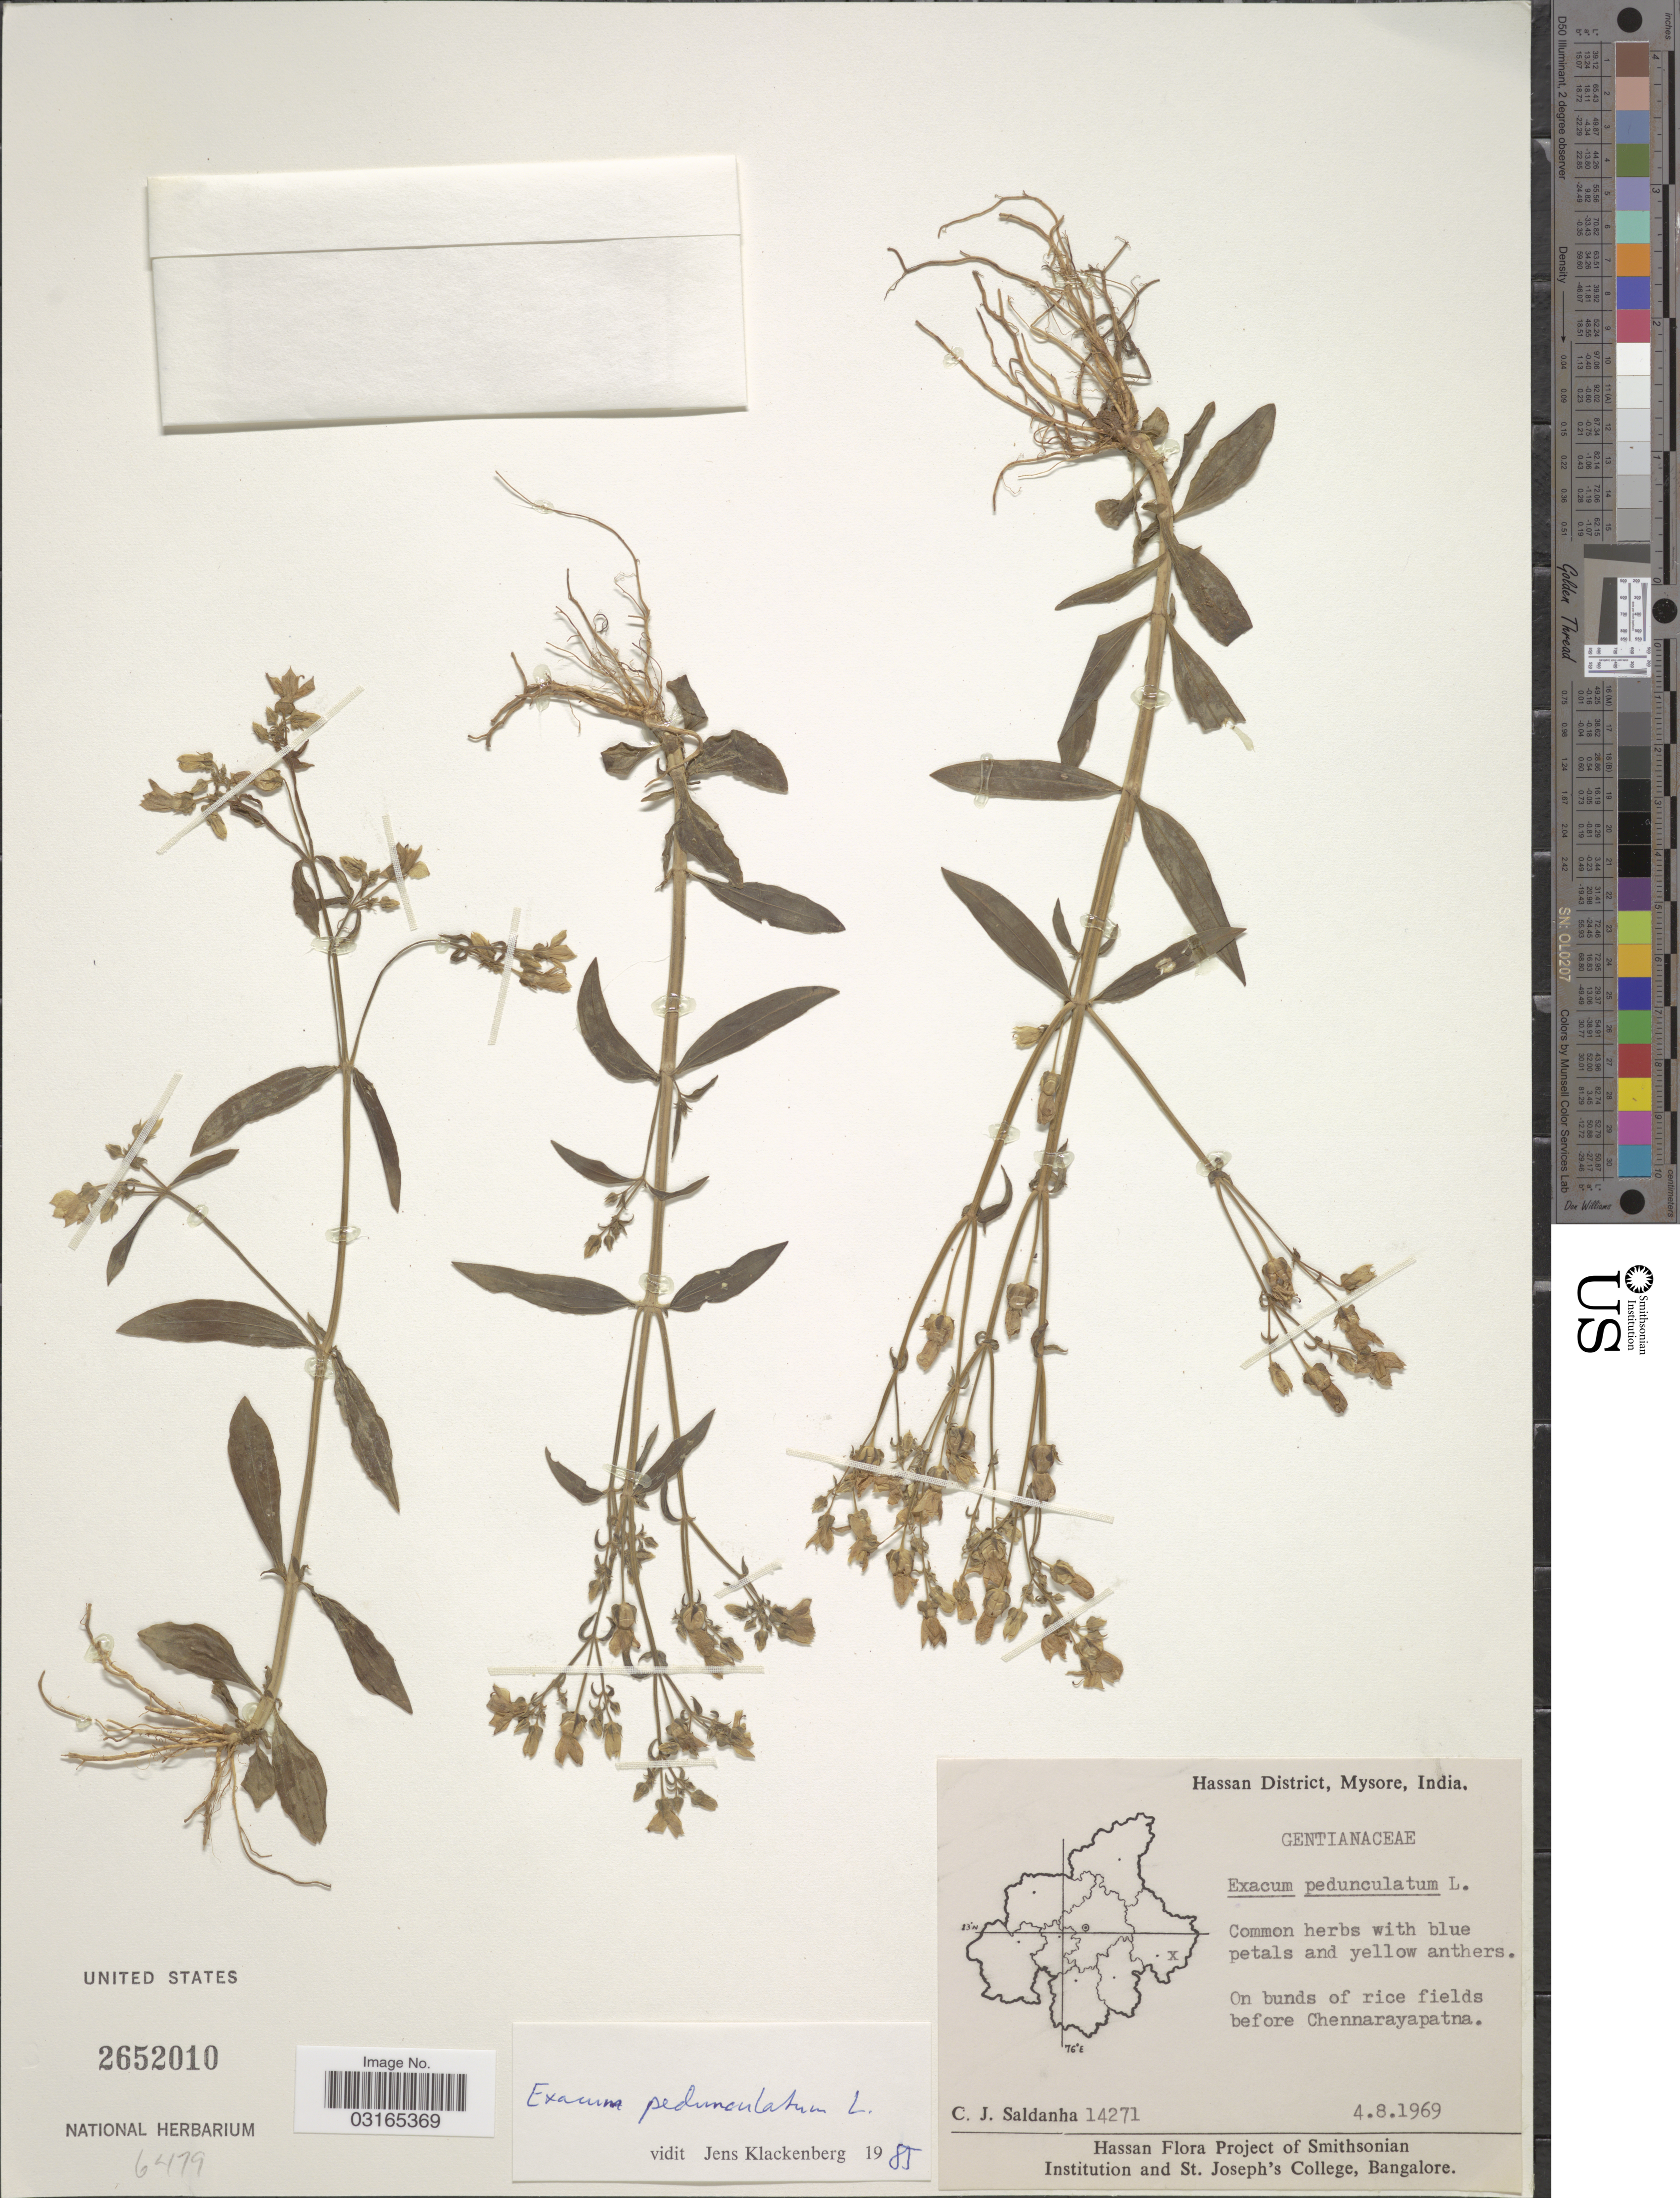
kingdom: Plantae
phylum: Tracheophyta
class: Magnoliopsida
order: Gentianales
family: Gentianaceae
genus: Exacum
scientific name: Exacum pedunculatum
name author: L.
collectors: C. J. Saldanha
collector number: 14271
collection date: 1969-08-04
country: India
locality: Hassan District, Mysore. On bunds of rice fields before Chennarayapatna.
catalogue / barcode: US 2652010